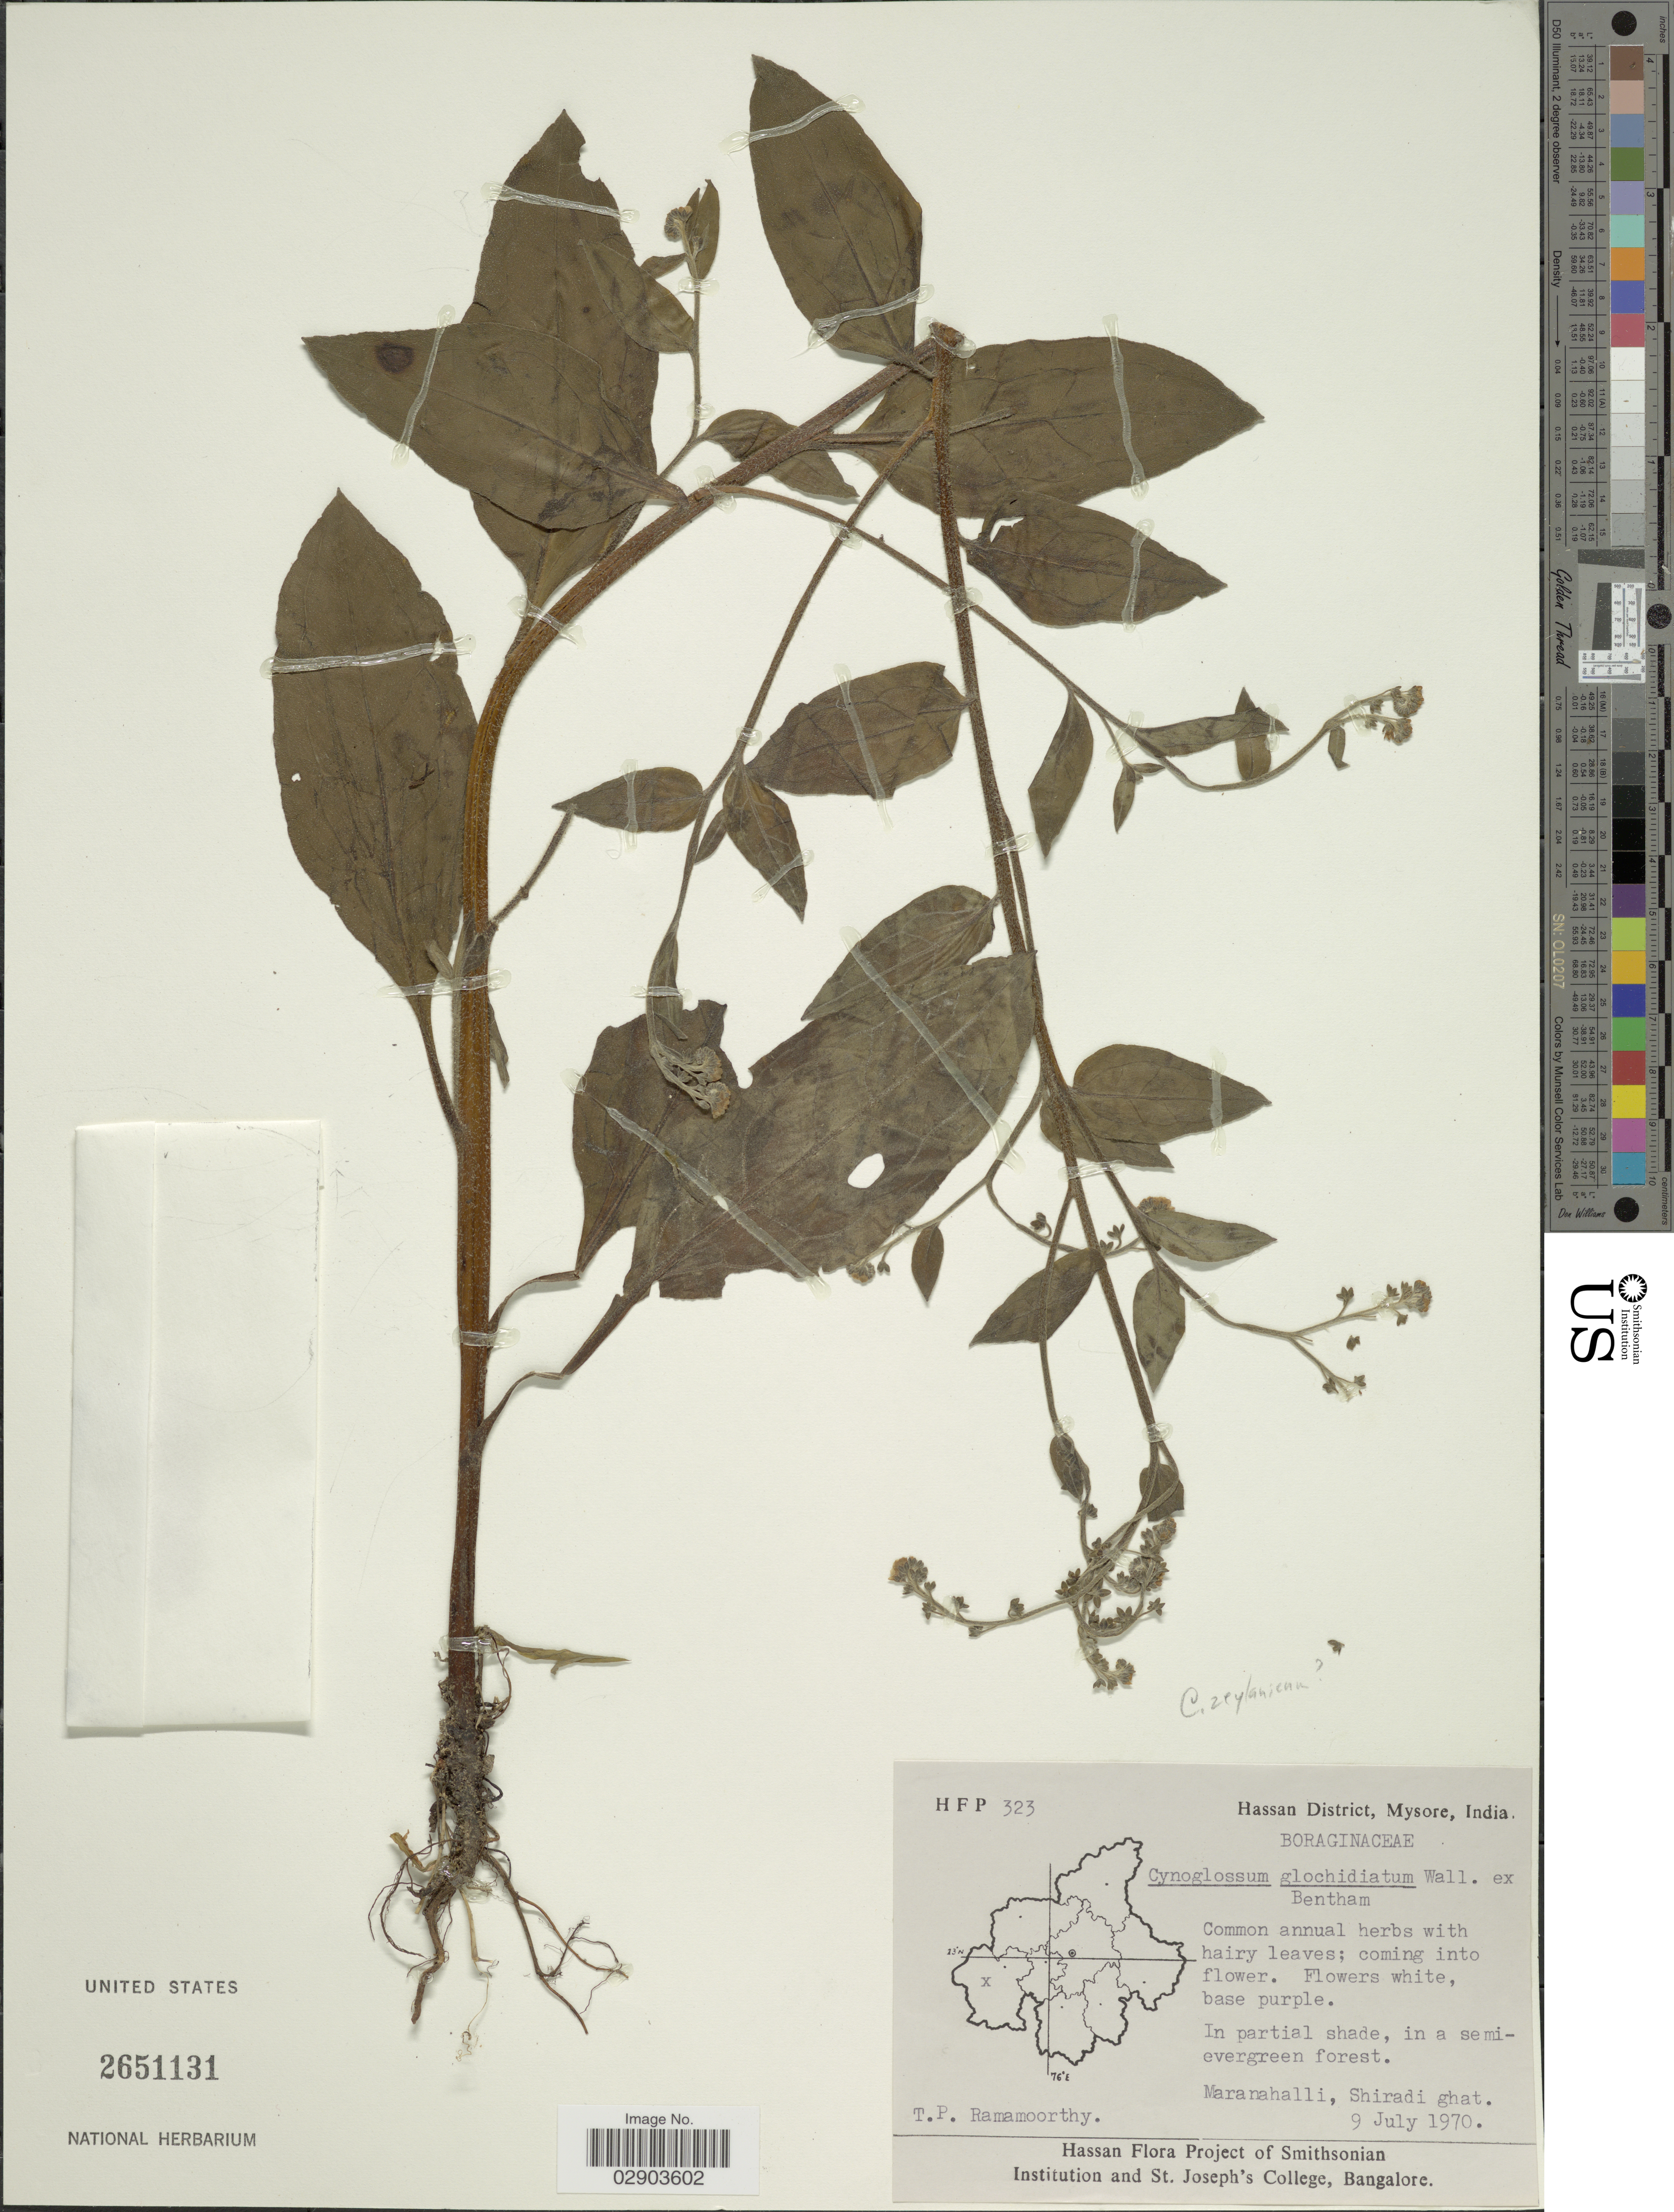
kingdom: Plantae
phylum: Tracheophyta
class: Magnoliopsida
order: Boraginales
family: Boraginaceae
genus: Cynoglossum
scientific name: Cynoglossum wallichii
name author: G. Don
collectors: T. P. Ramamoorthy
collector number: H F P 323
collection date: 1970-07-09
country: India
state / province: Karnataka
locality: Hassan District, Mysore, India, Maranahalli, Shiradi ghat.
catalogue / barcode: US 2651131